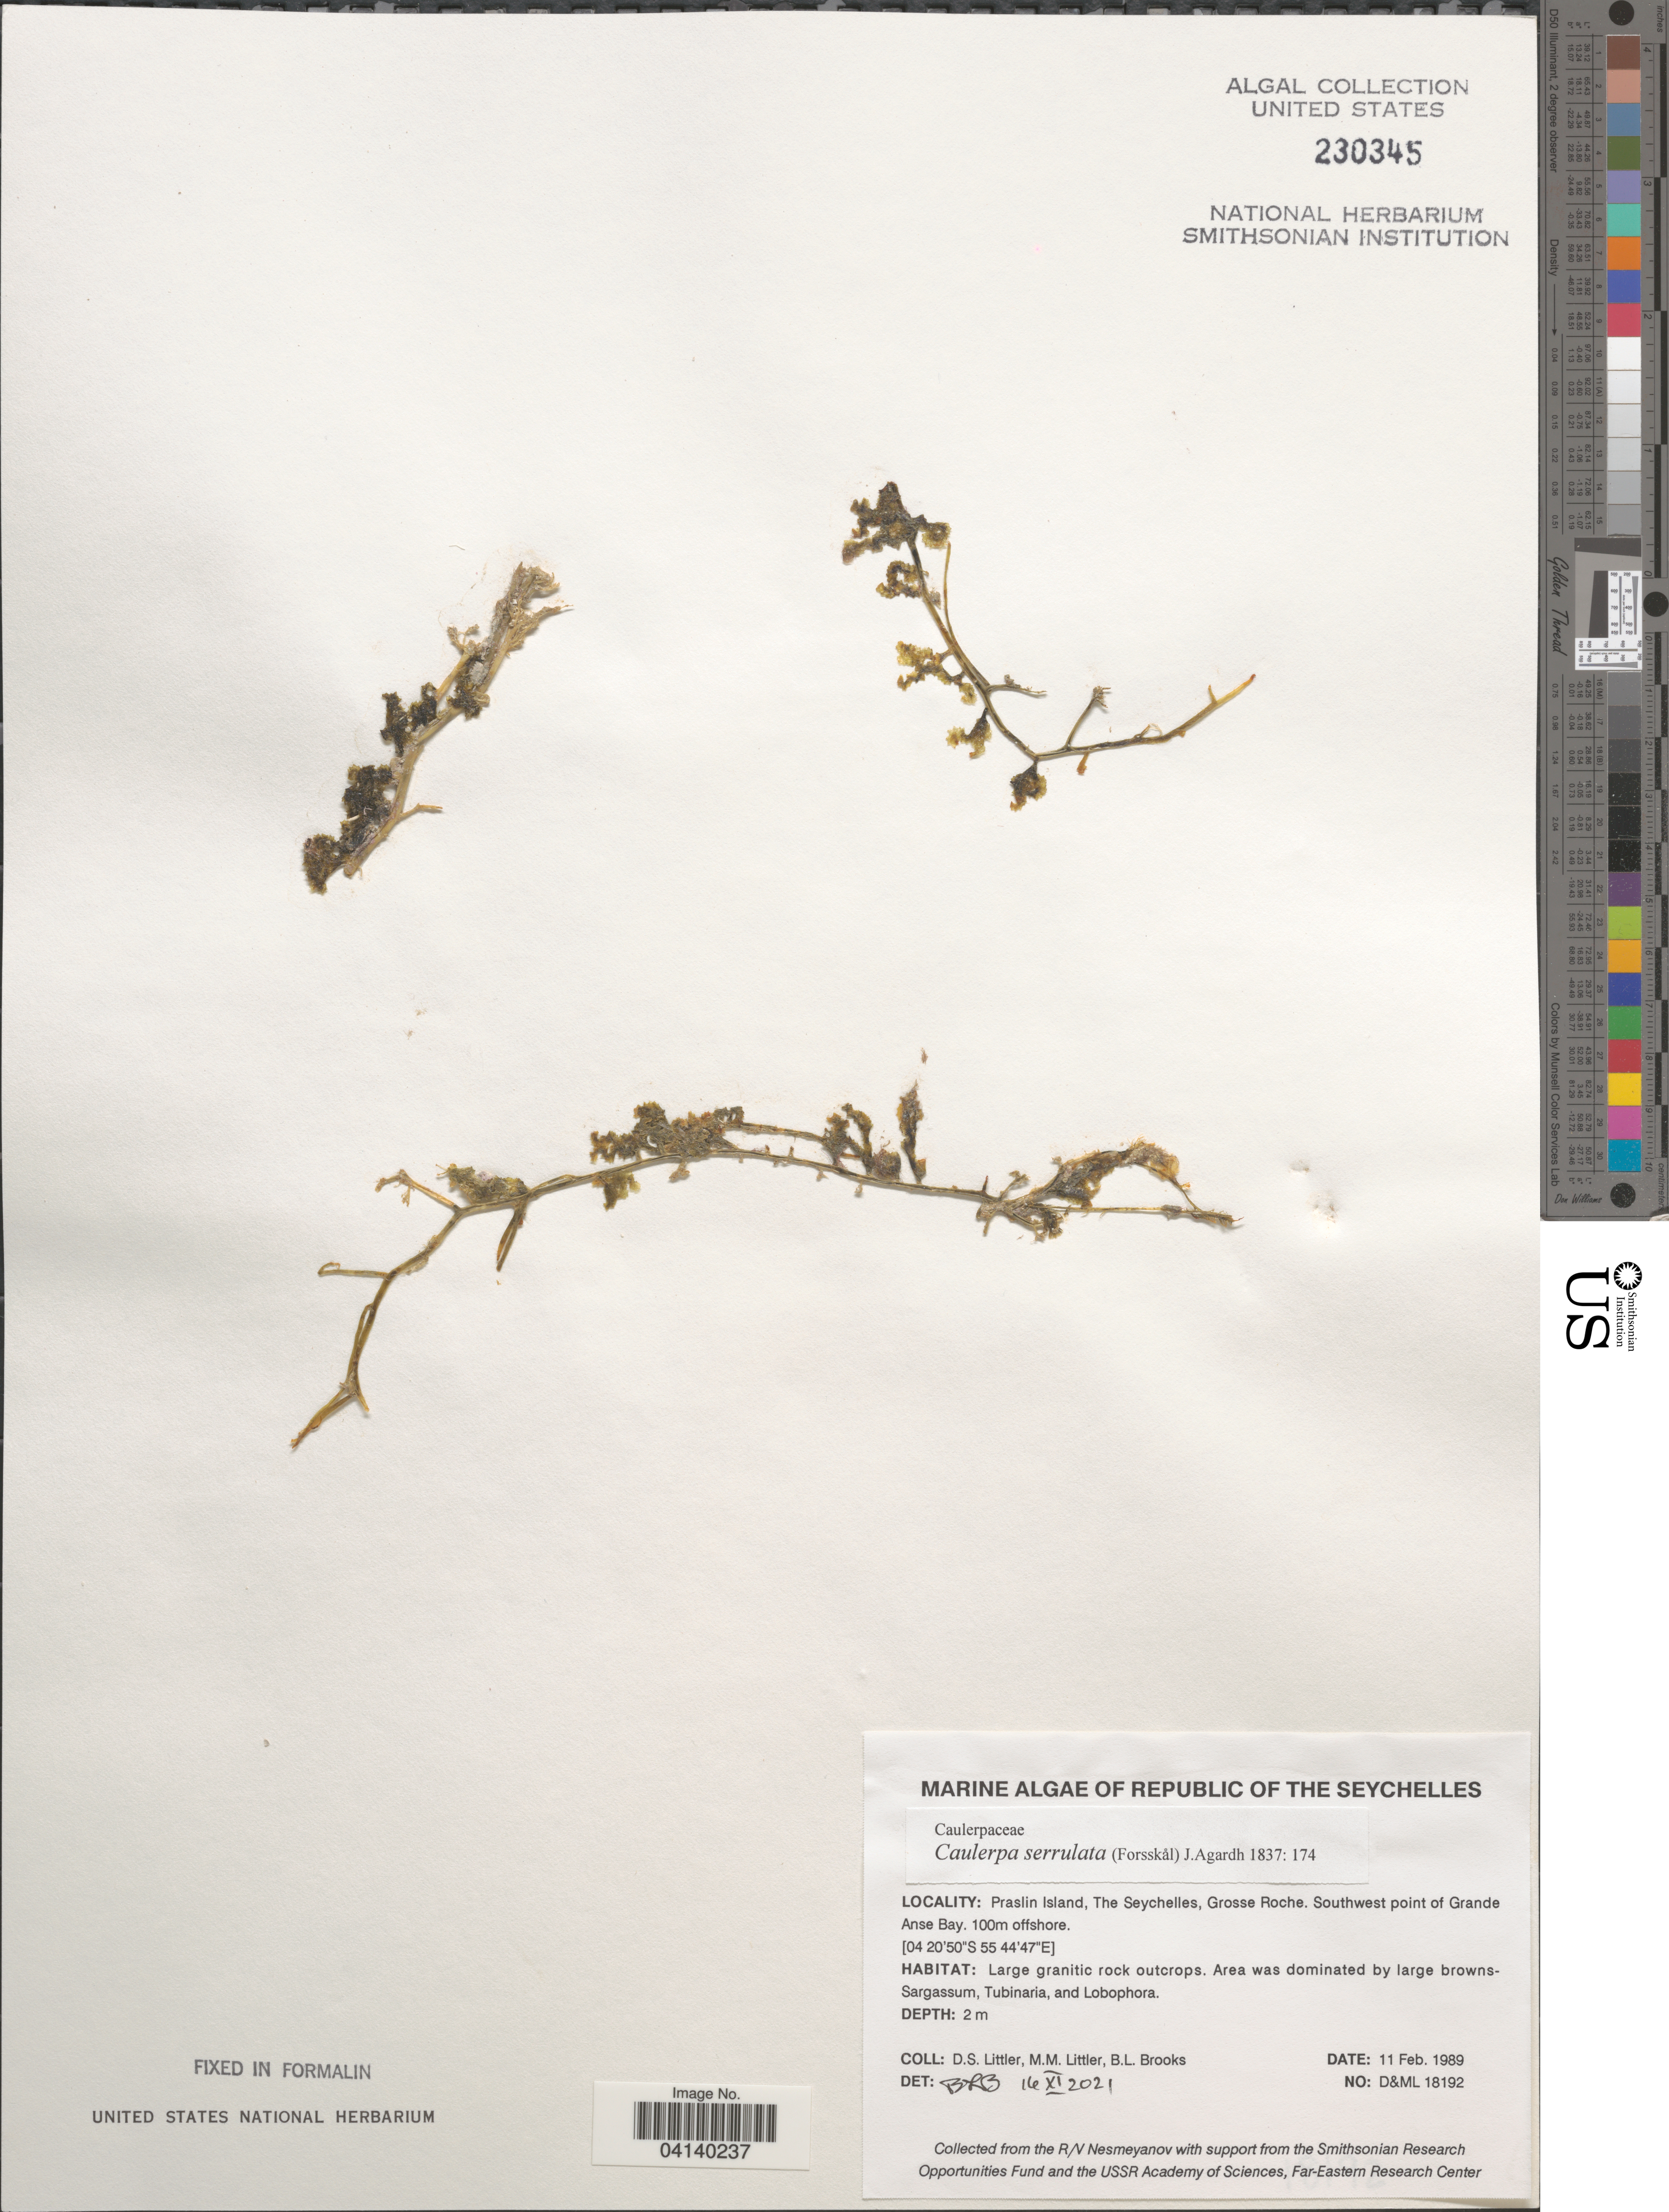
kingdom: Plantae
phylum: Chlorophyta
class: Ulvophyceae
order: Bryopsidales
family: Caulerpaceae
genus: Caulerpa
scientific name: Caulerpa serrulata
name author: (Forssk.) J. Agardh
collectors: D. S. Littler & B. Brooks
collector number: D&ML18192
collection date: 1989-02-11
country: Seychelles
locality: Republic of the Seychelles. Praslin Island, Grosse Roche. Southwest point of Grande Anse Bay. 100m offshore.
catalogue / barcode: US 230345